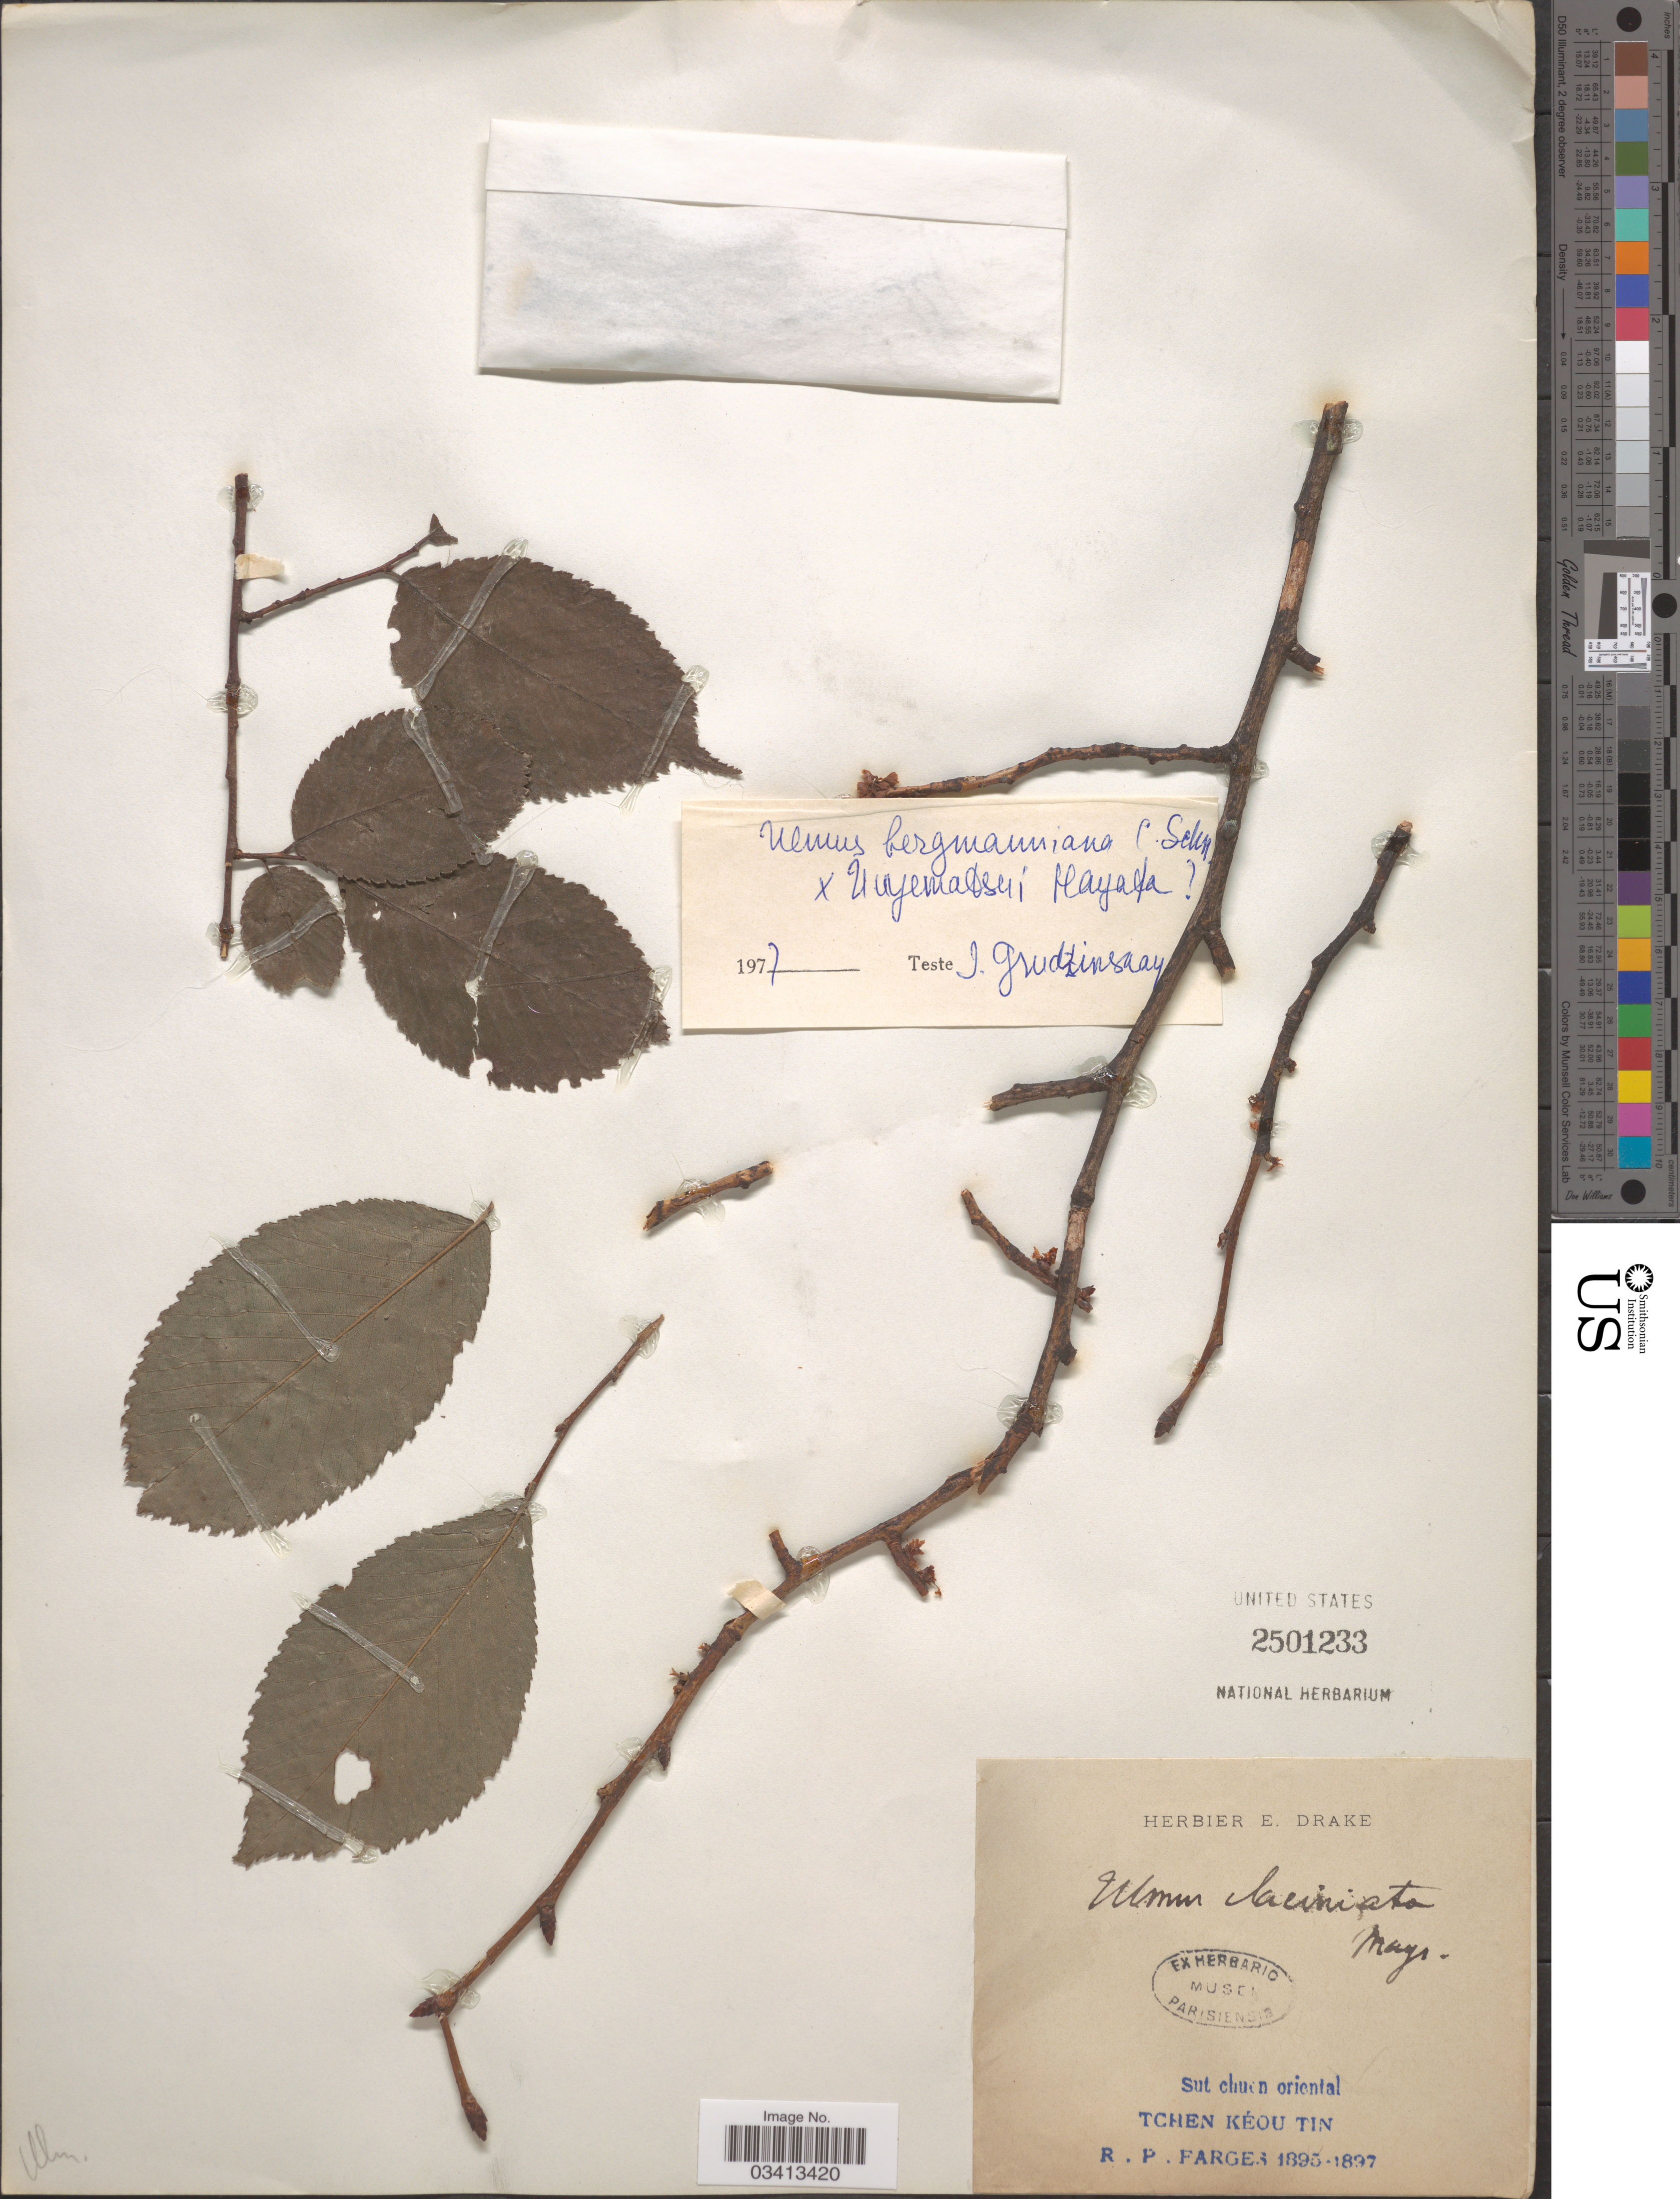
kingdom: Plantae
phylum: Tracheophyta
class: Magnoliopsida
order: Rosales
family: Ulmaceae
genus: Ulmus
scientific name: Ulmus bergmanniana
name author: C.K. Schneid.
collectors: R. Farges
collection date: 1895/1897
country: China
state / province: Sichuan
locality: Sut chuen oriental. Tchen Kéou Tin.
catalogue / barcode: US 2501233